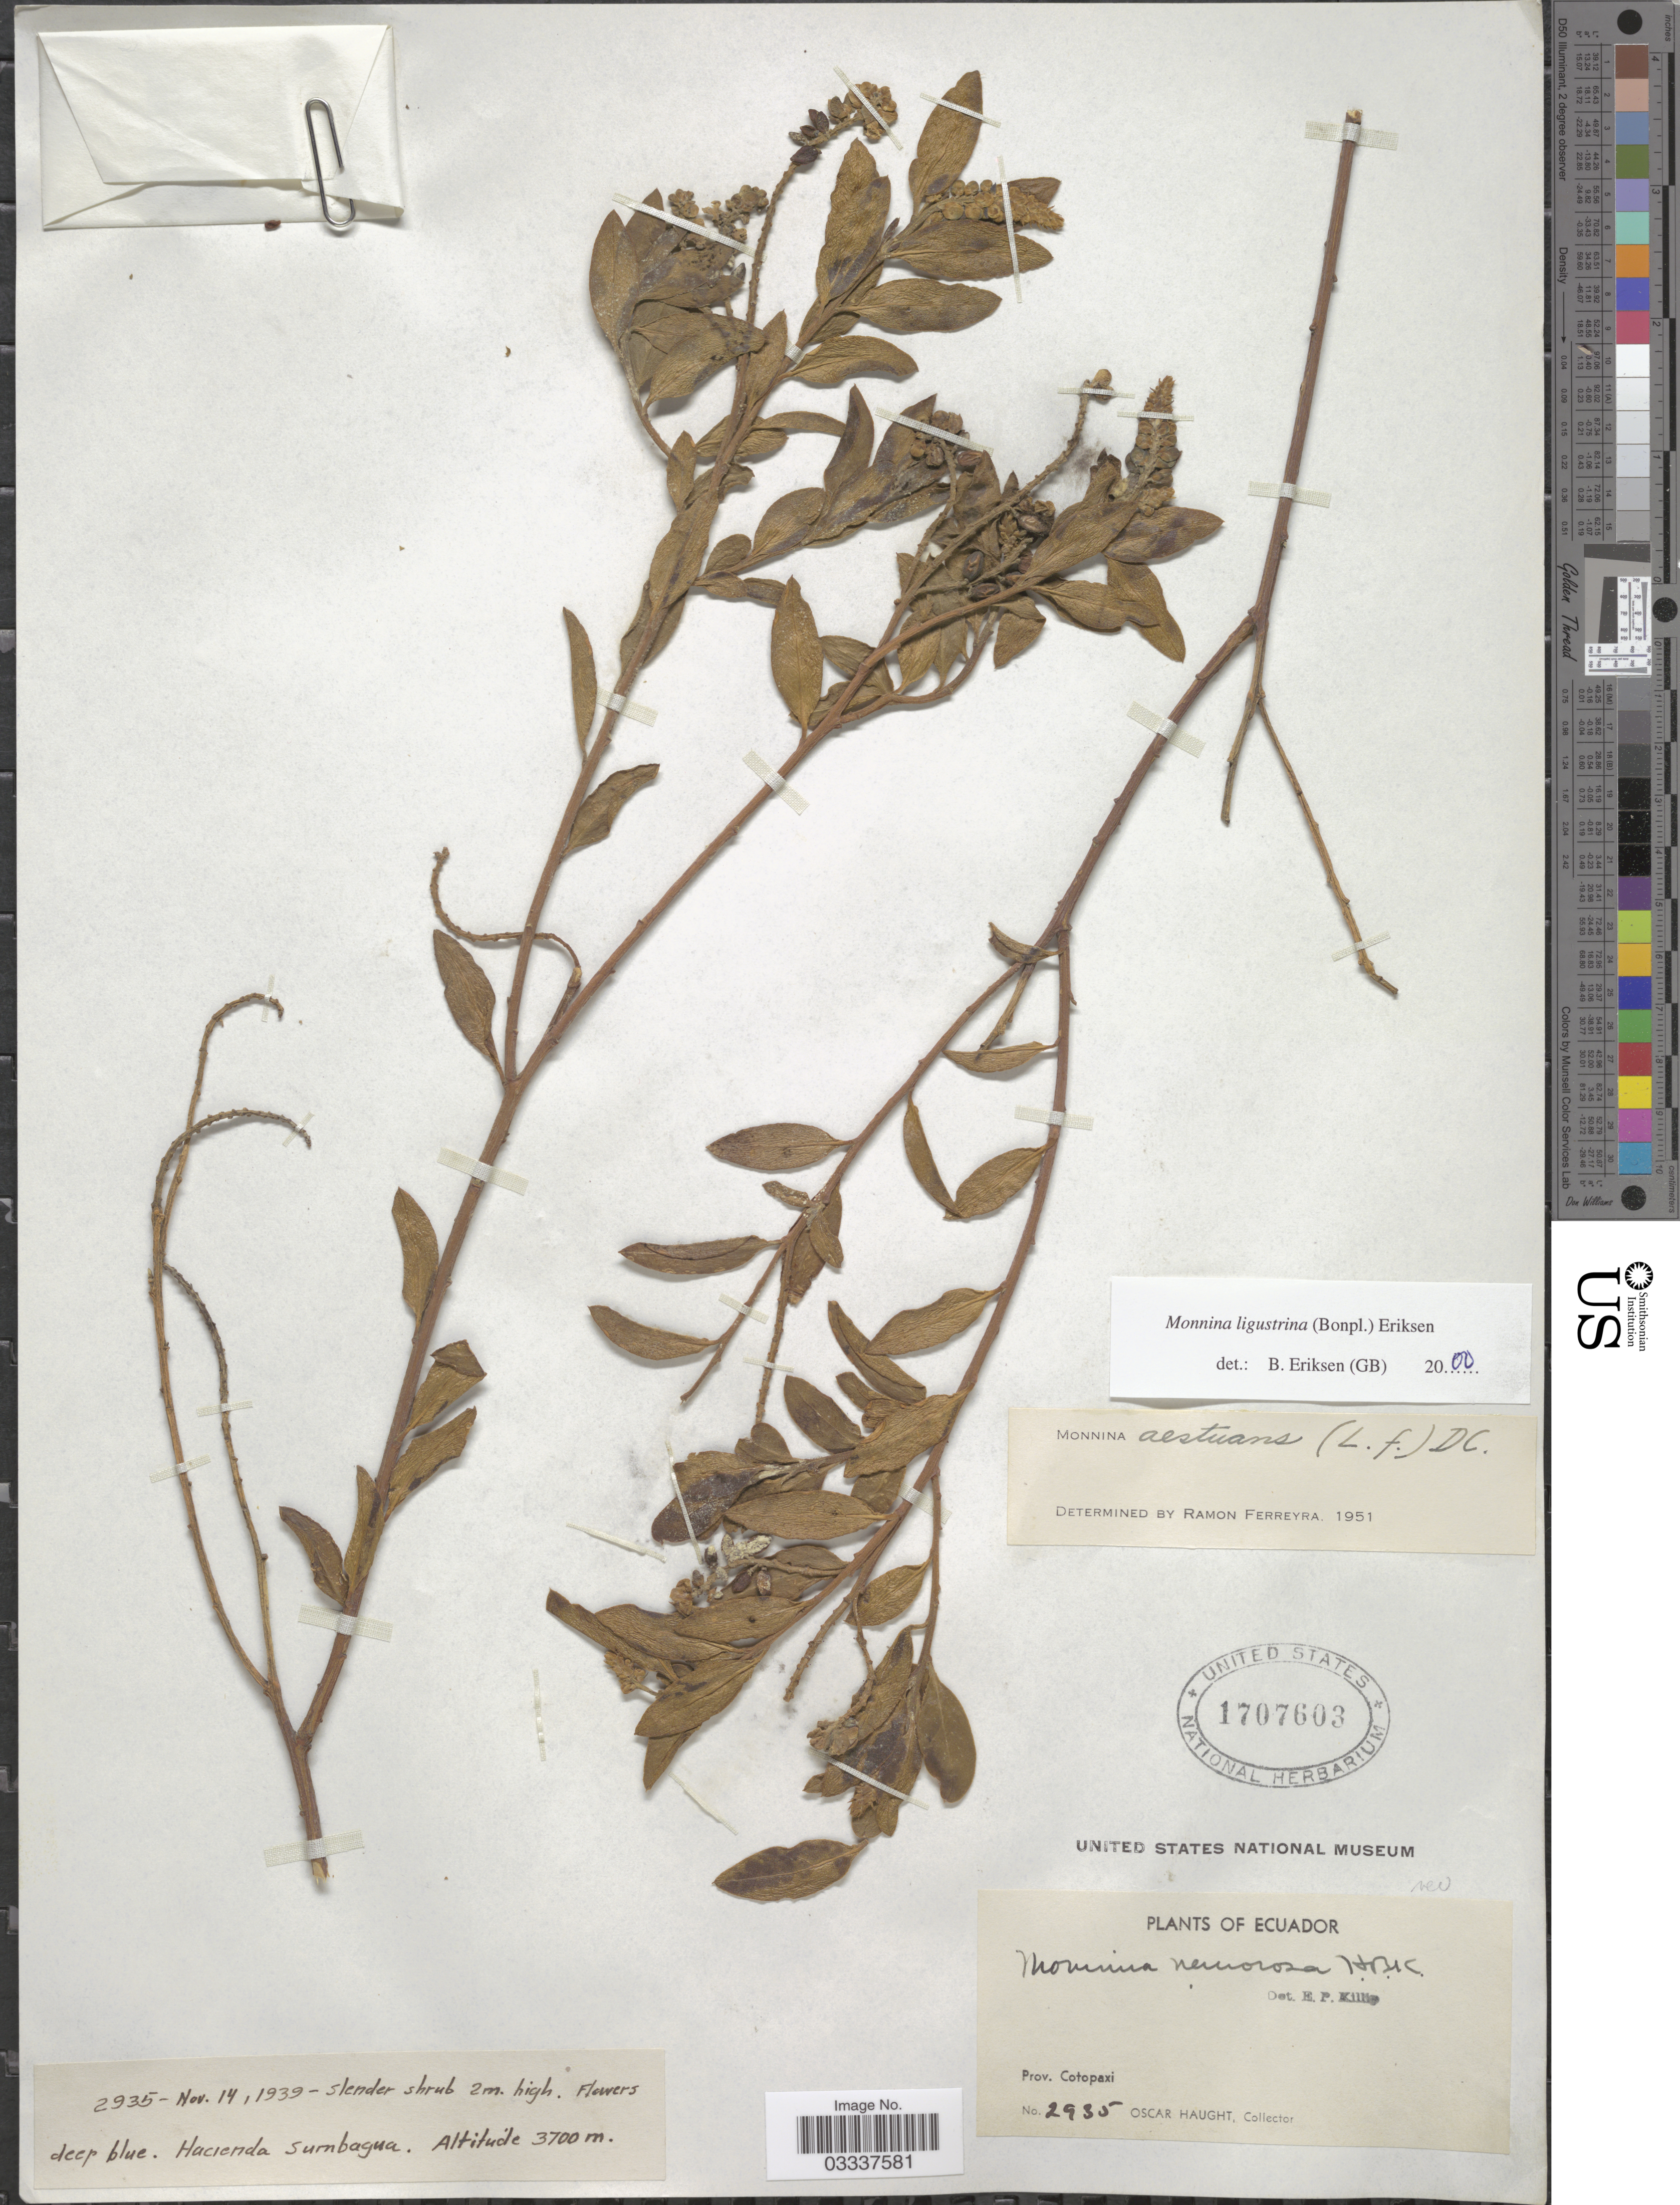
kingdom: Plantae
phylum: Tracheophyta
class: Magnoliopsida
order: Fabales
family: Polygalaceae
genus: Monnina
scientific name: Monnina ligustrifolia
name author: Kunth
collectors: O. L. Haught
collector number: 2935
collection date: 1939-11-14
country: Ecuador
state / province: Cotopaxi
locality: Hacienda Sumbagua.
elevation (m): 3700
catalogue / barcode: US 1707603